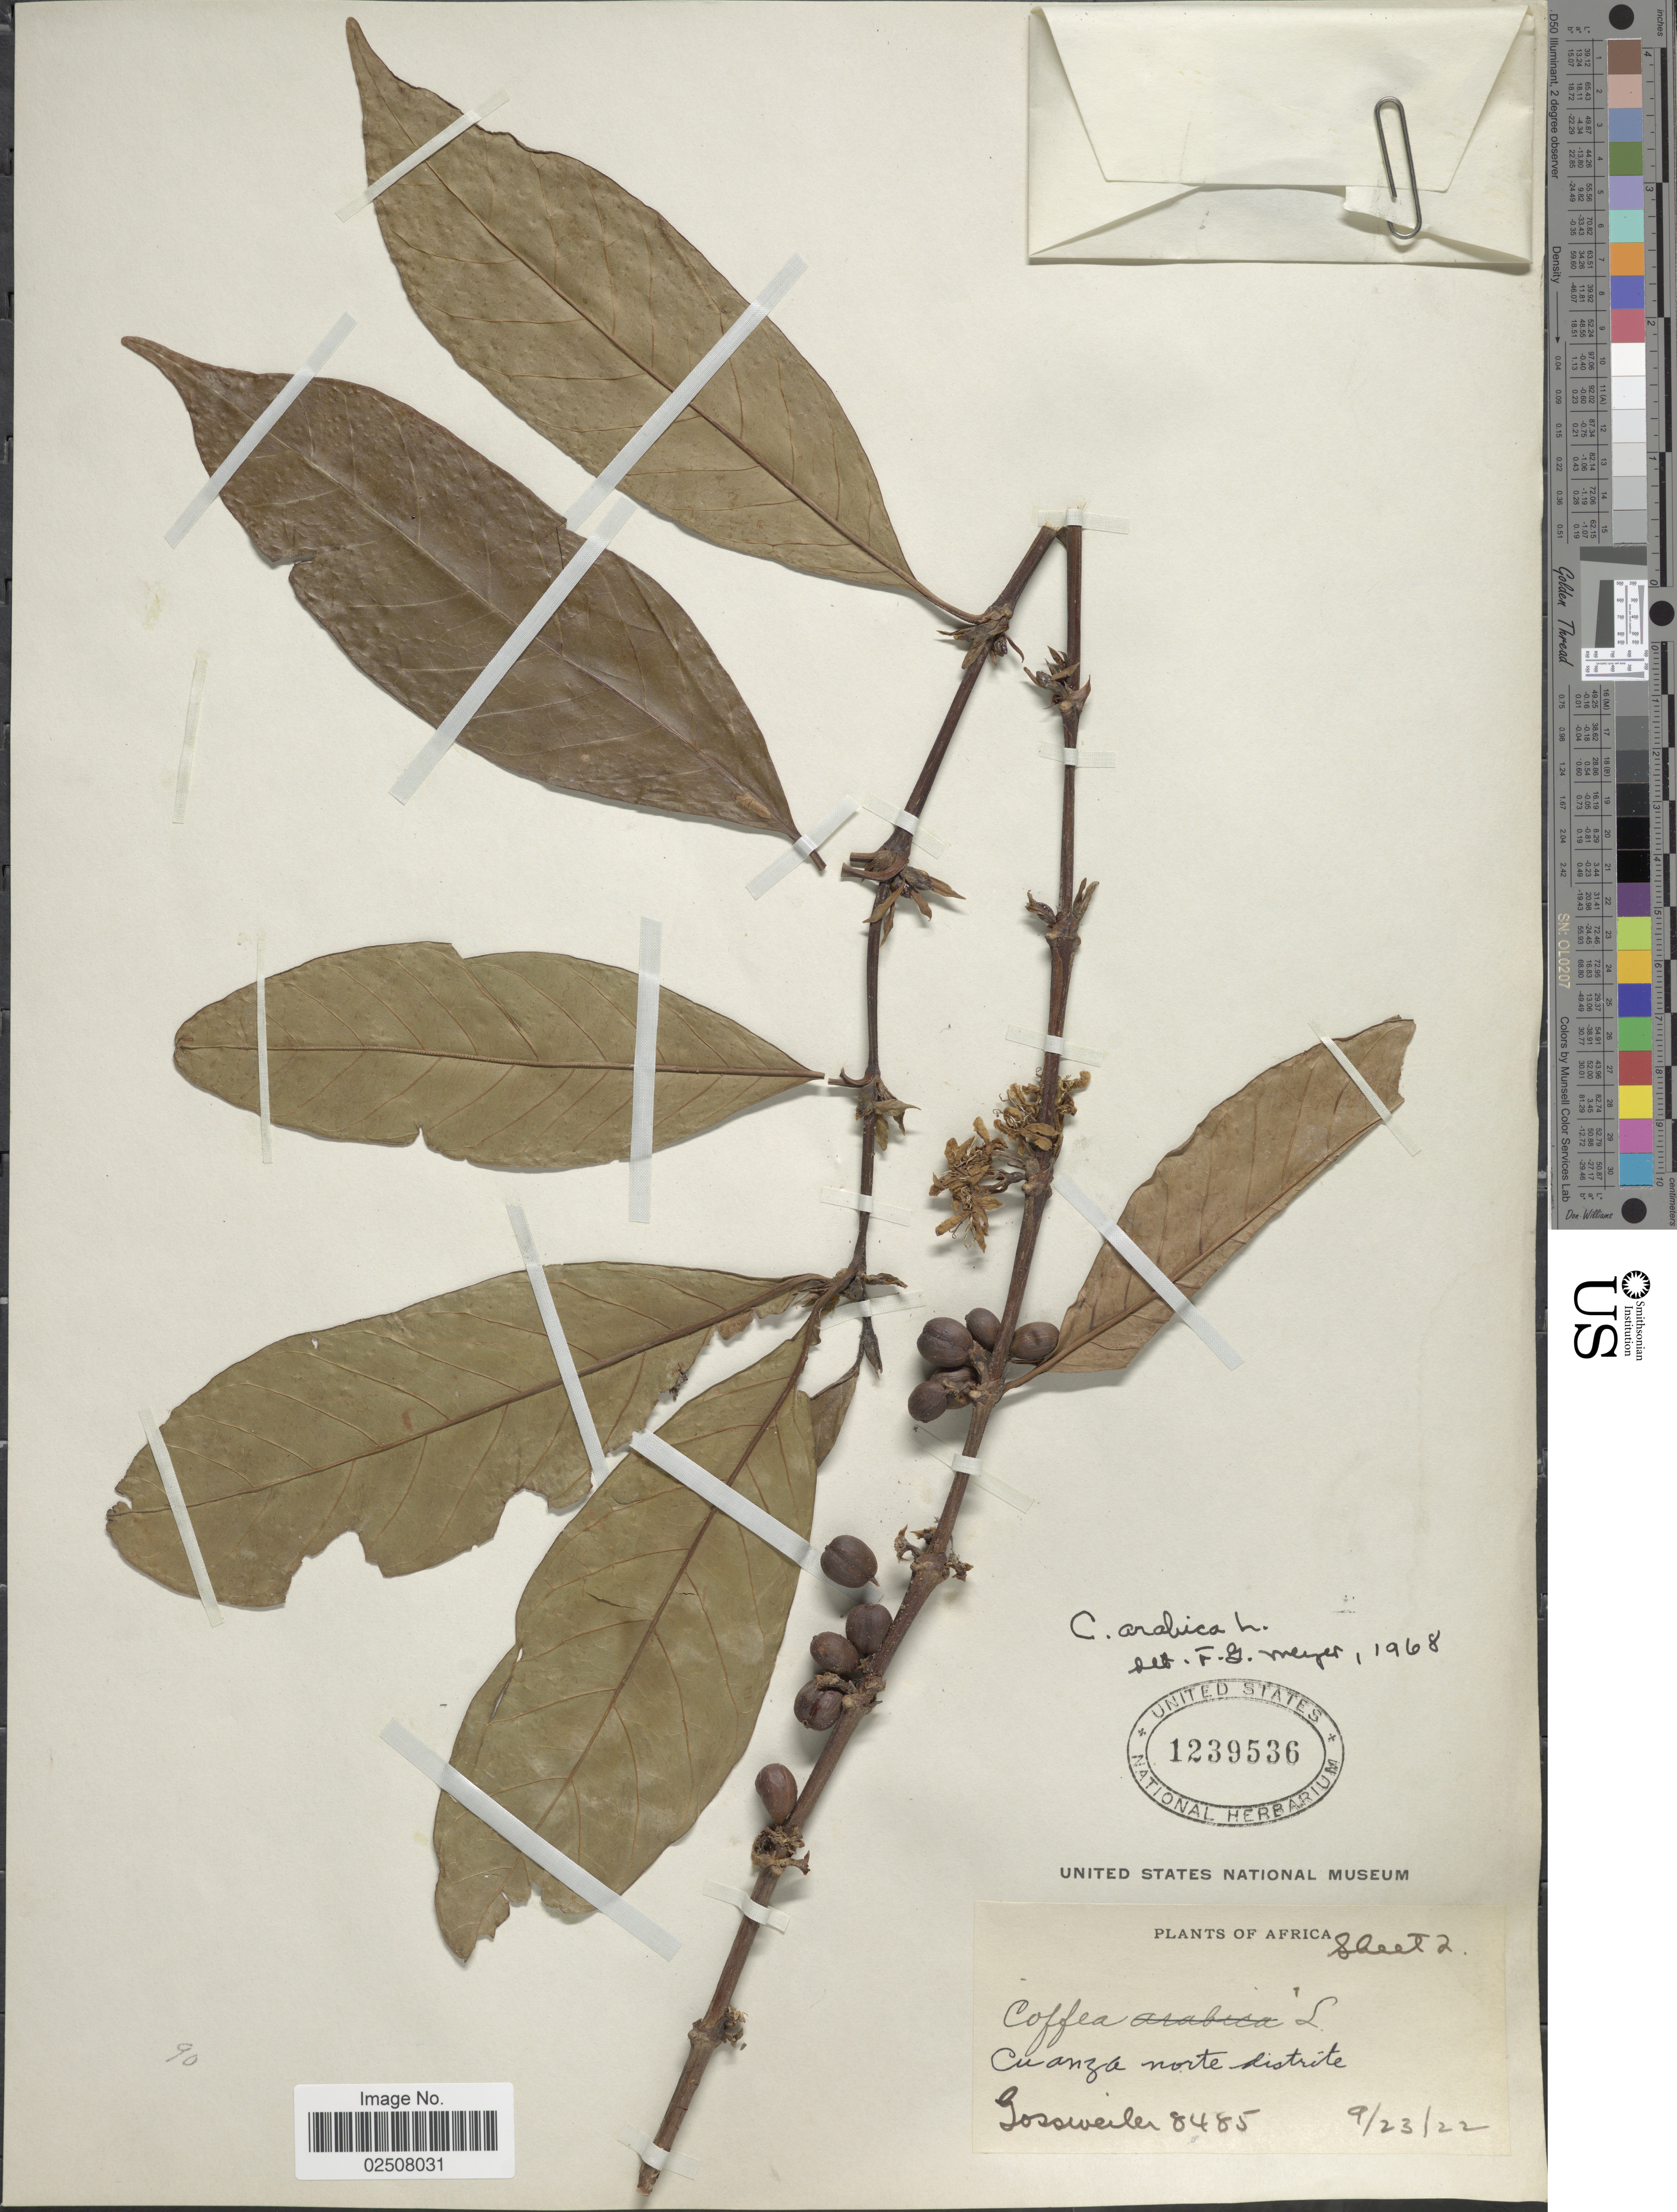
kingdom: Plantae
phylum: Tracheophyta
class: Magnoliopsida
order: Gentianales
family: Rubiaceae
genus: Coffea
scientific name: Coffea arabica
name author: L.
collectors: -. Gossweiler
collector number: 8485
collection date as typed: Transcribed d/m/y: 23/9/22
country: Angola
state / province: Cuanza Norte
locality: Cuanza Norte district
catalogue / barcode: US 1239536